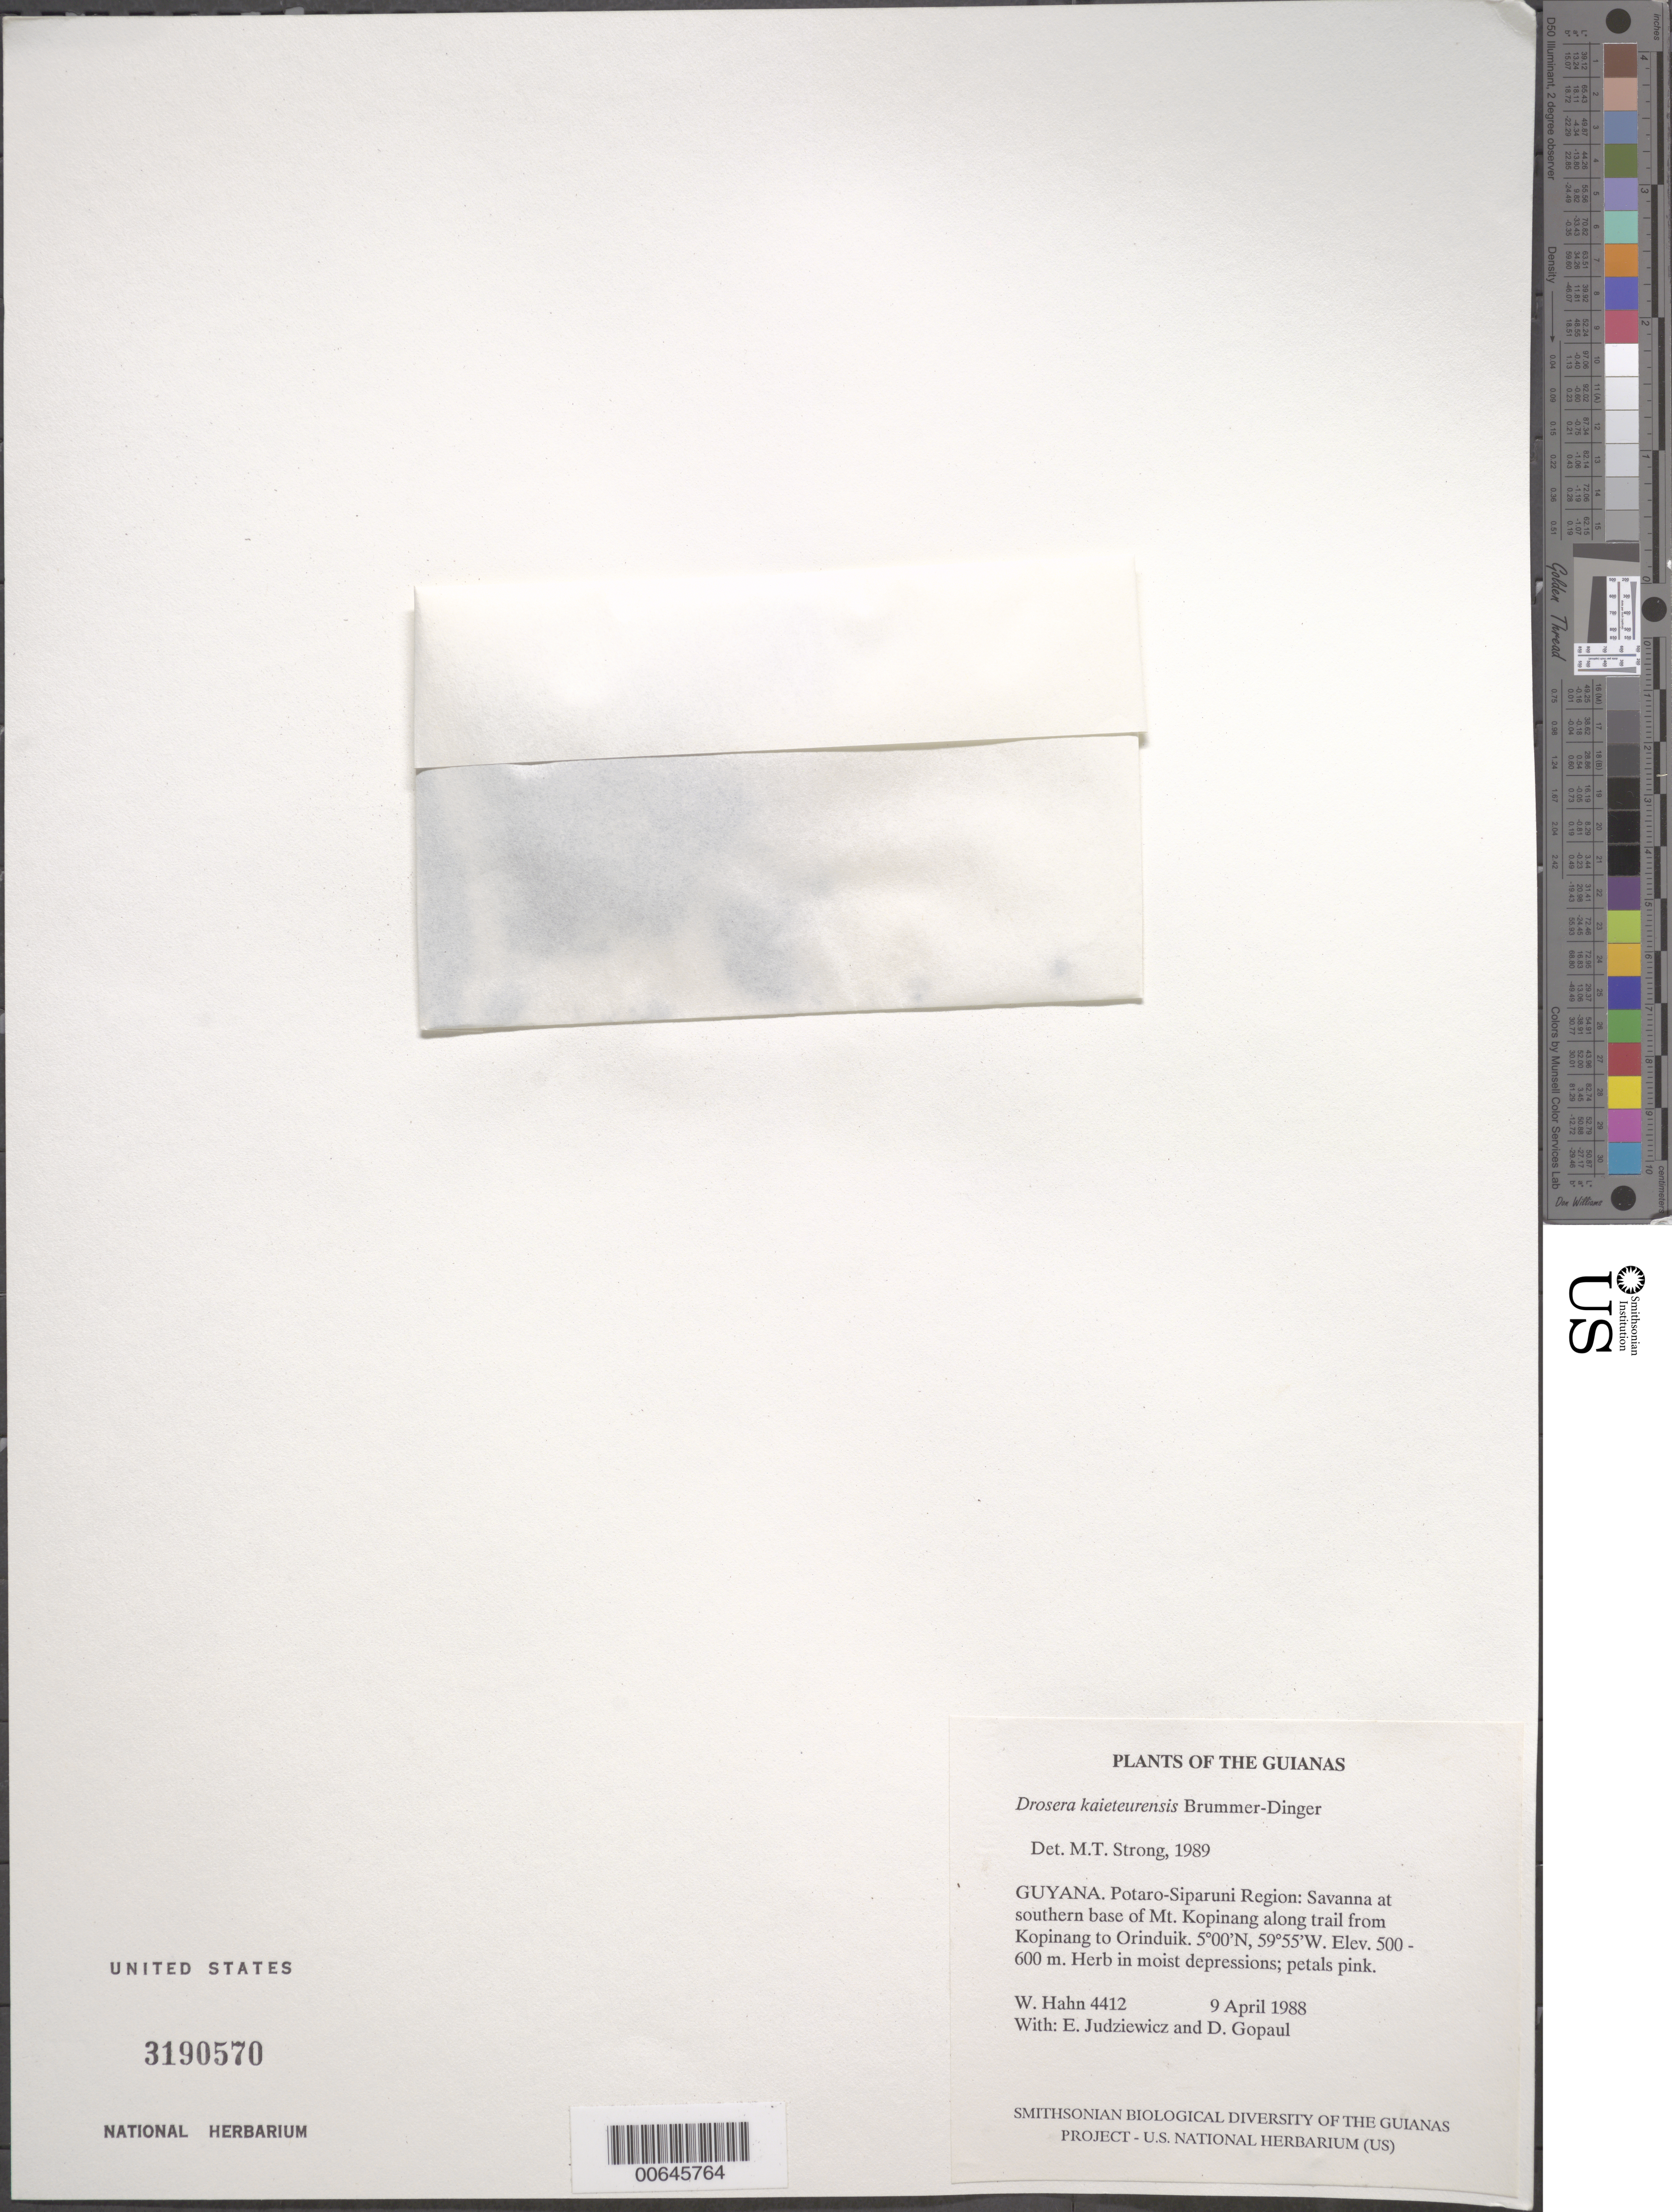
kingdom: Plantae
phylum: Tracheophyta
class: Magnoliopsida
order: Caryophyllales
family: Droseraceae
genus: Drosera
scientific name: Drosera kaieteurensis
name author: Brumm.-Ding.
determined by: Strong, M. T., (US), Smithsonian Institution - National Museum of Natural History (UNITED STATES)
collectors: W. Hahn, E. J. Judziewicz & D. Gopaul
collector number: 4412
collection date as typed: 9 April 1988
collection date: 1988-04-09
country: Guyana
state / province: Potaro-Siparuni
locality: Southern base of Mt. Kopinang along trail from Kopinang to Orinduik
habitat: Savanna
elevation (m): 500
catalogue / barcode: US 3190570